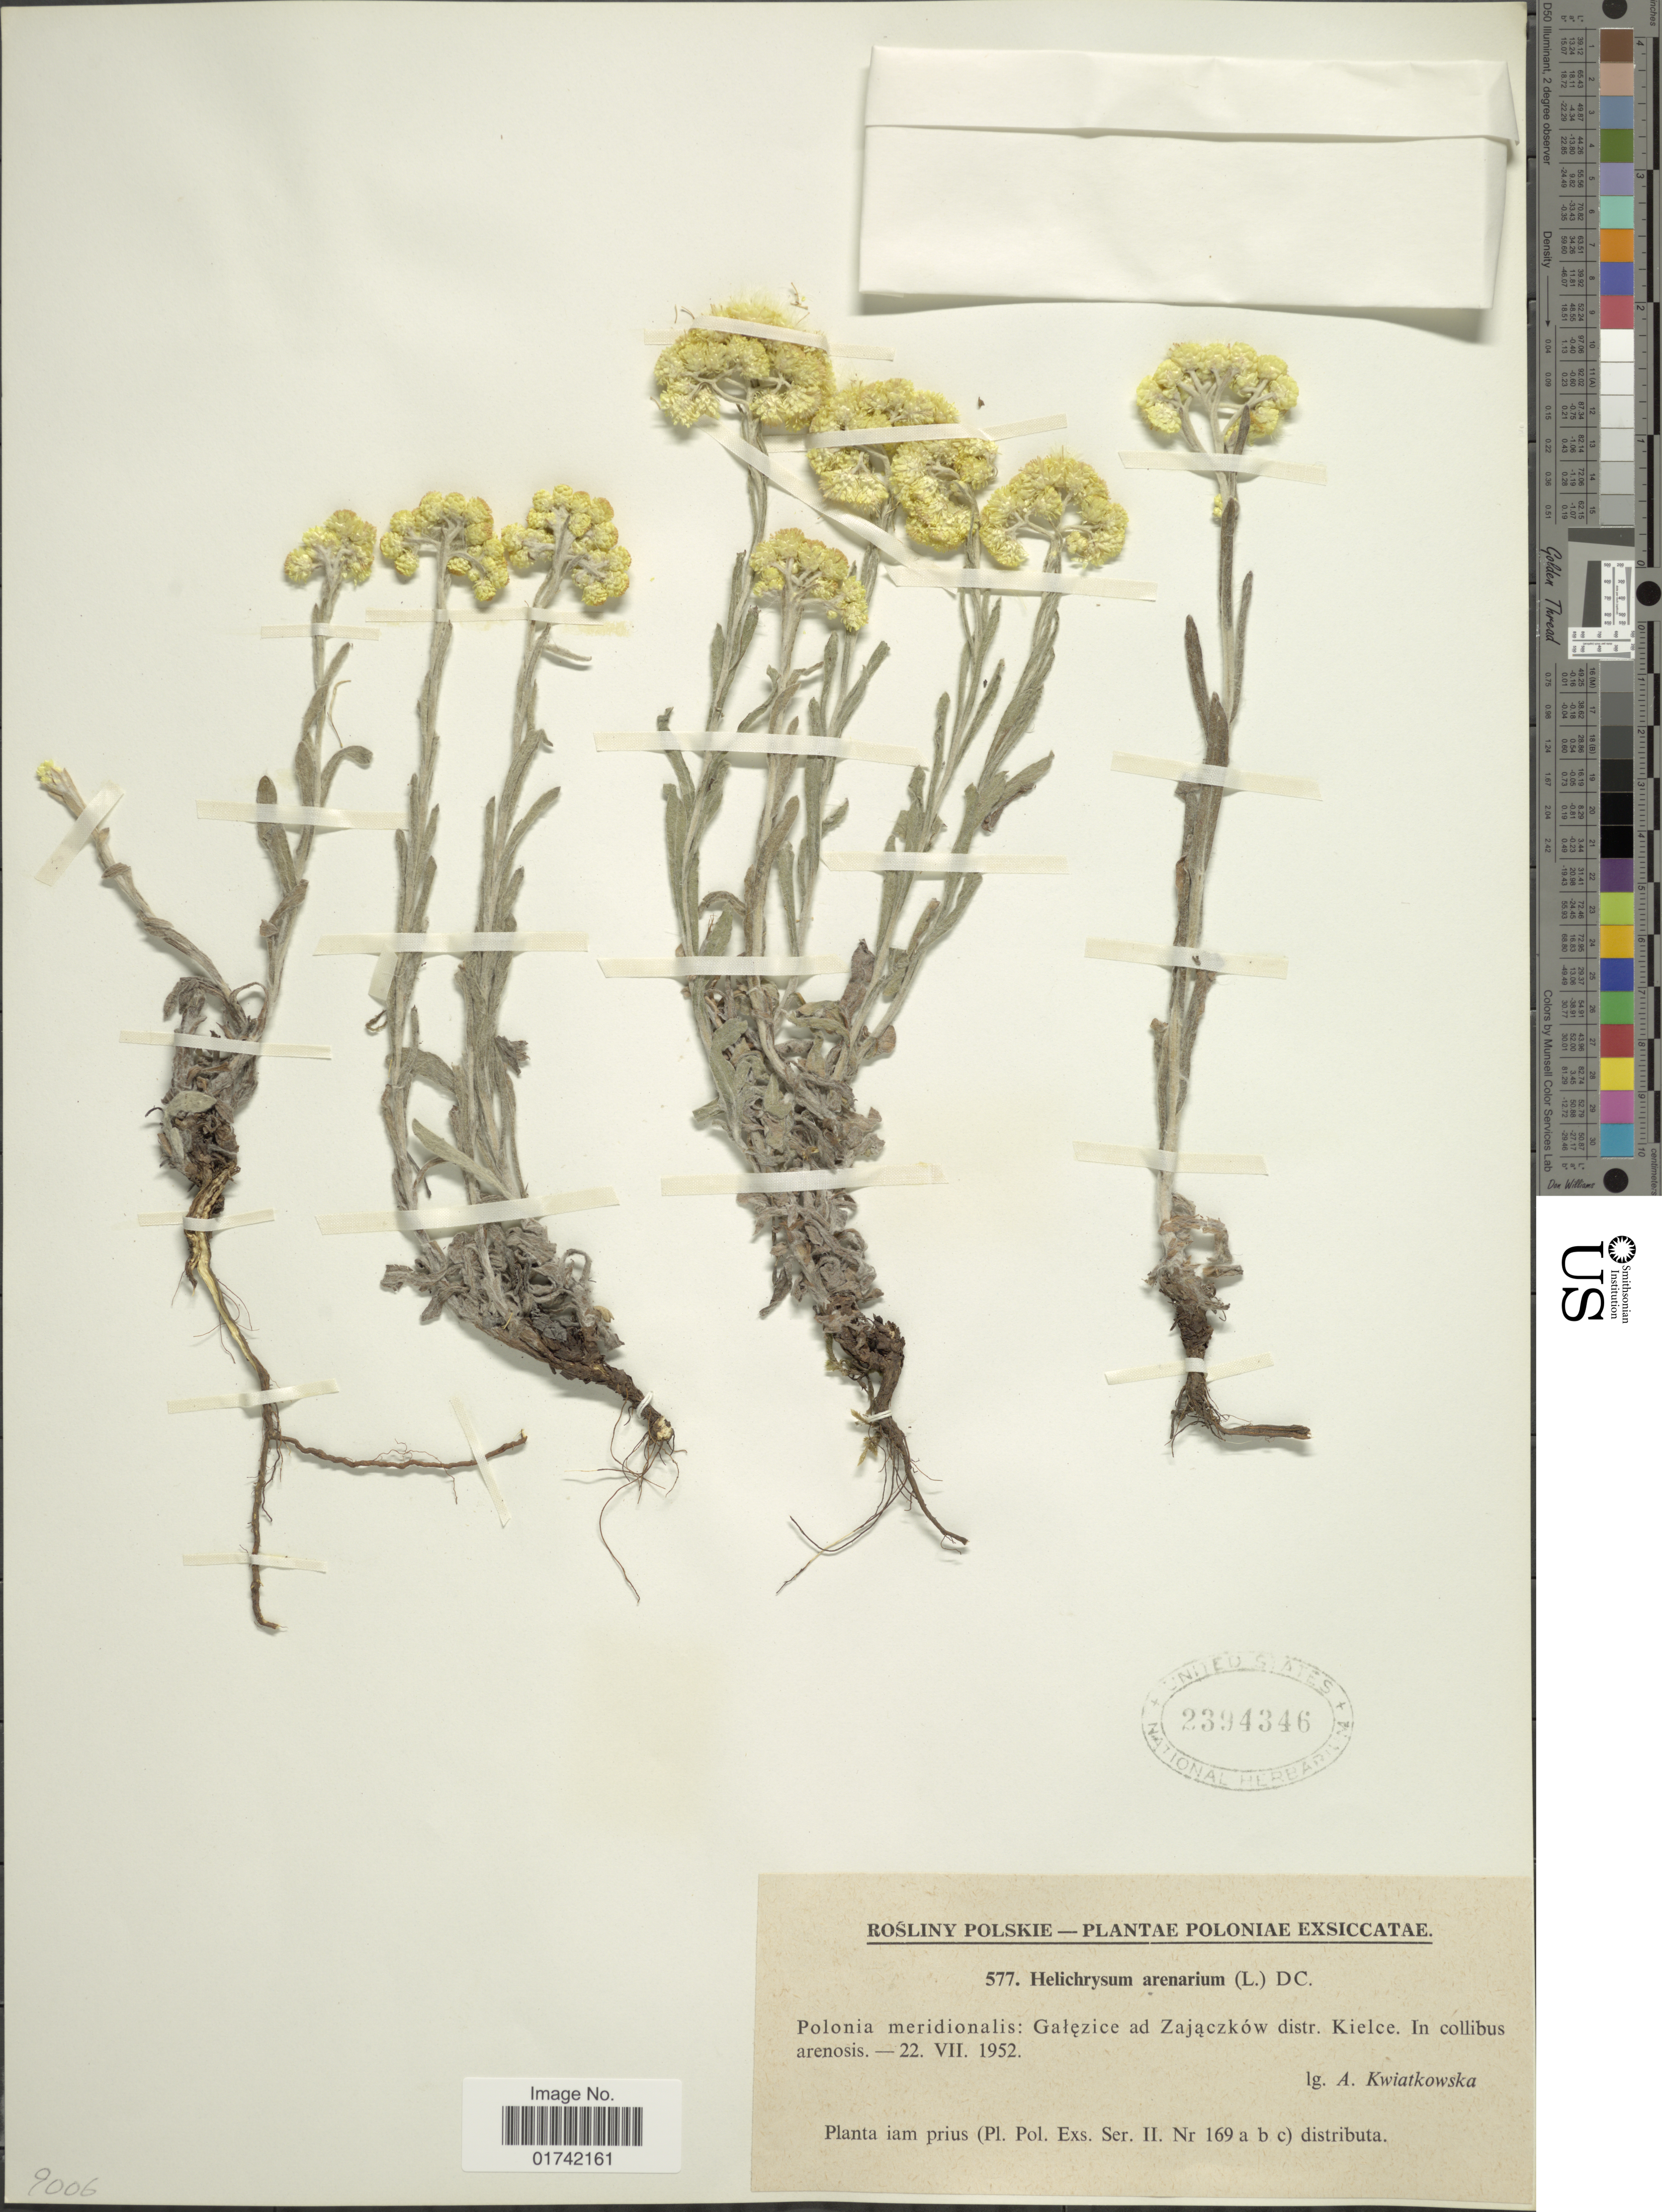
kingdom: Plantae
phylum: Tracheophyta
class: Magnoliopsida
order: Asterales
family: Asteraceae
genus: Helichrysum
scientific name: Helichrysum arenarium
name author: (L.) Moench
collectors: A. Kwiatkowska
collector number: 577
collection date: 1952-07-22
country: Poland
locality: Polonia meridionalis: Galezice ad Zajaczkow distr. Kielce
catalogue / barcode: US 2394346